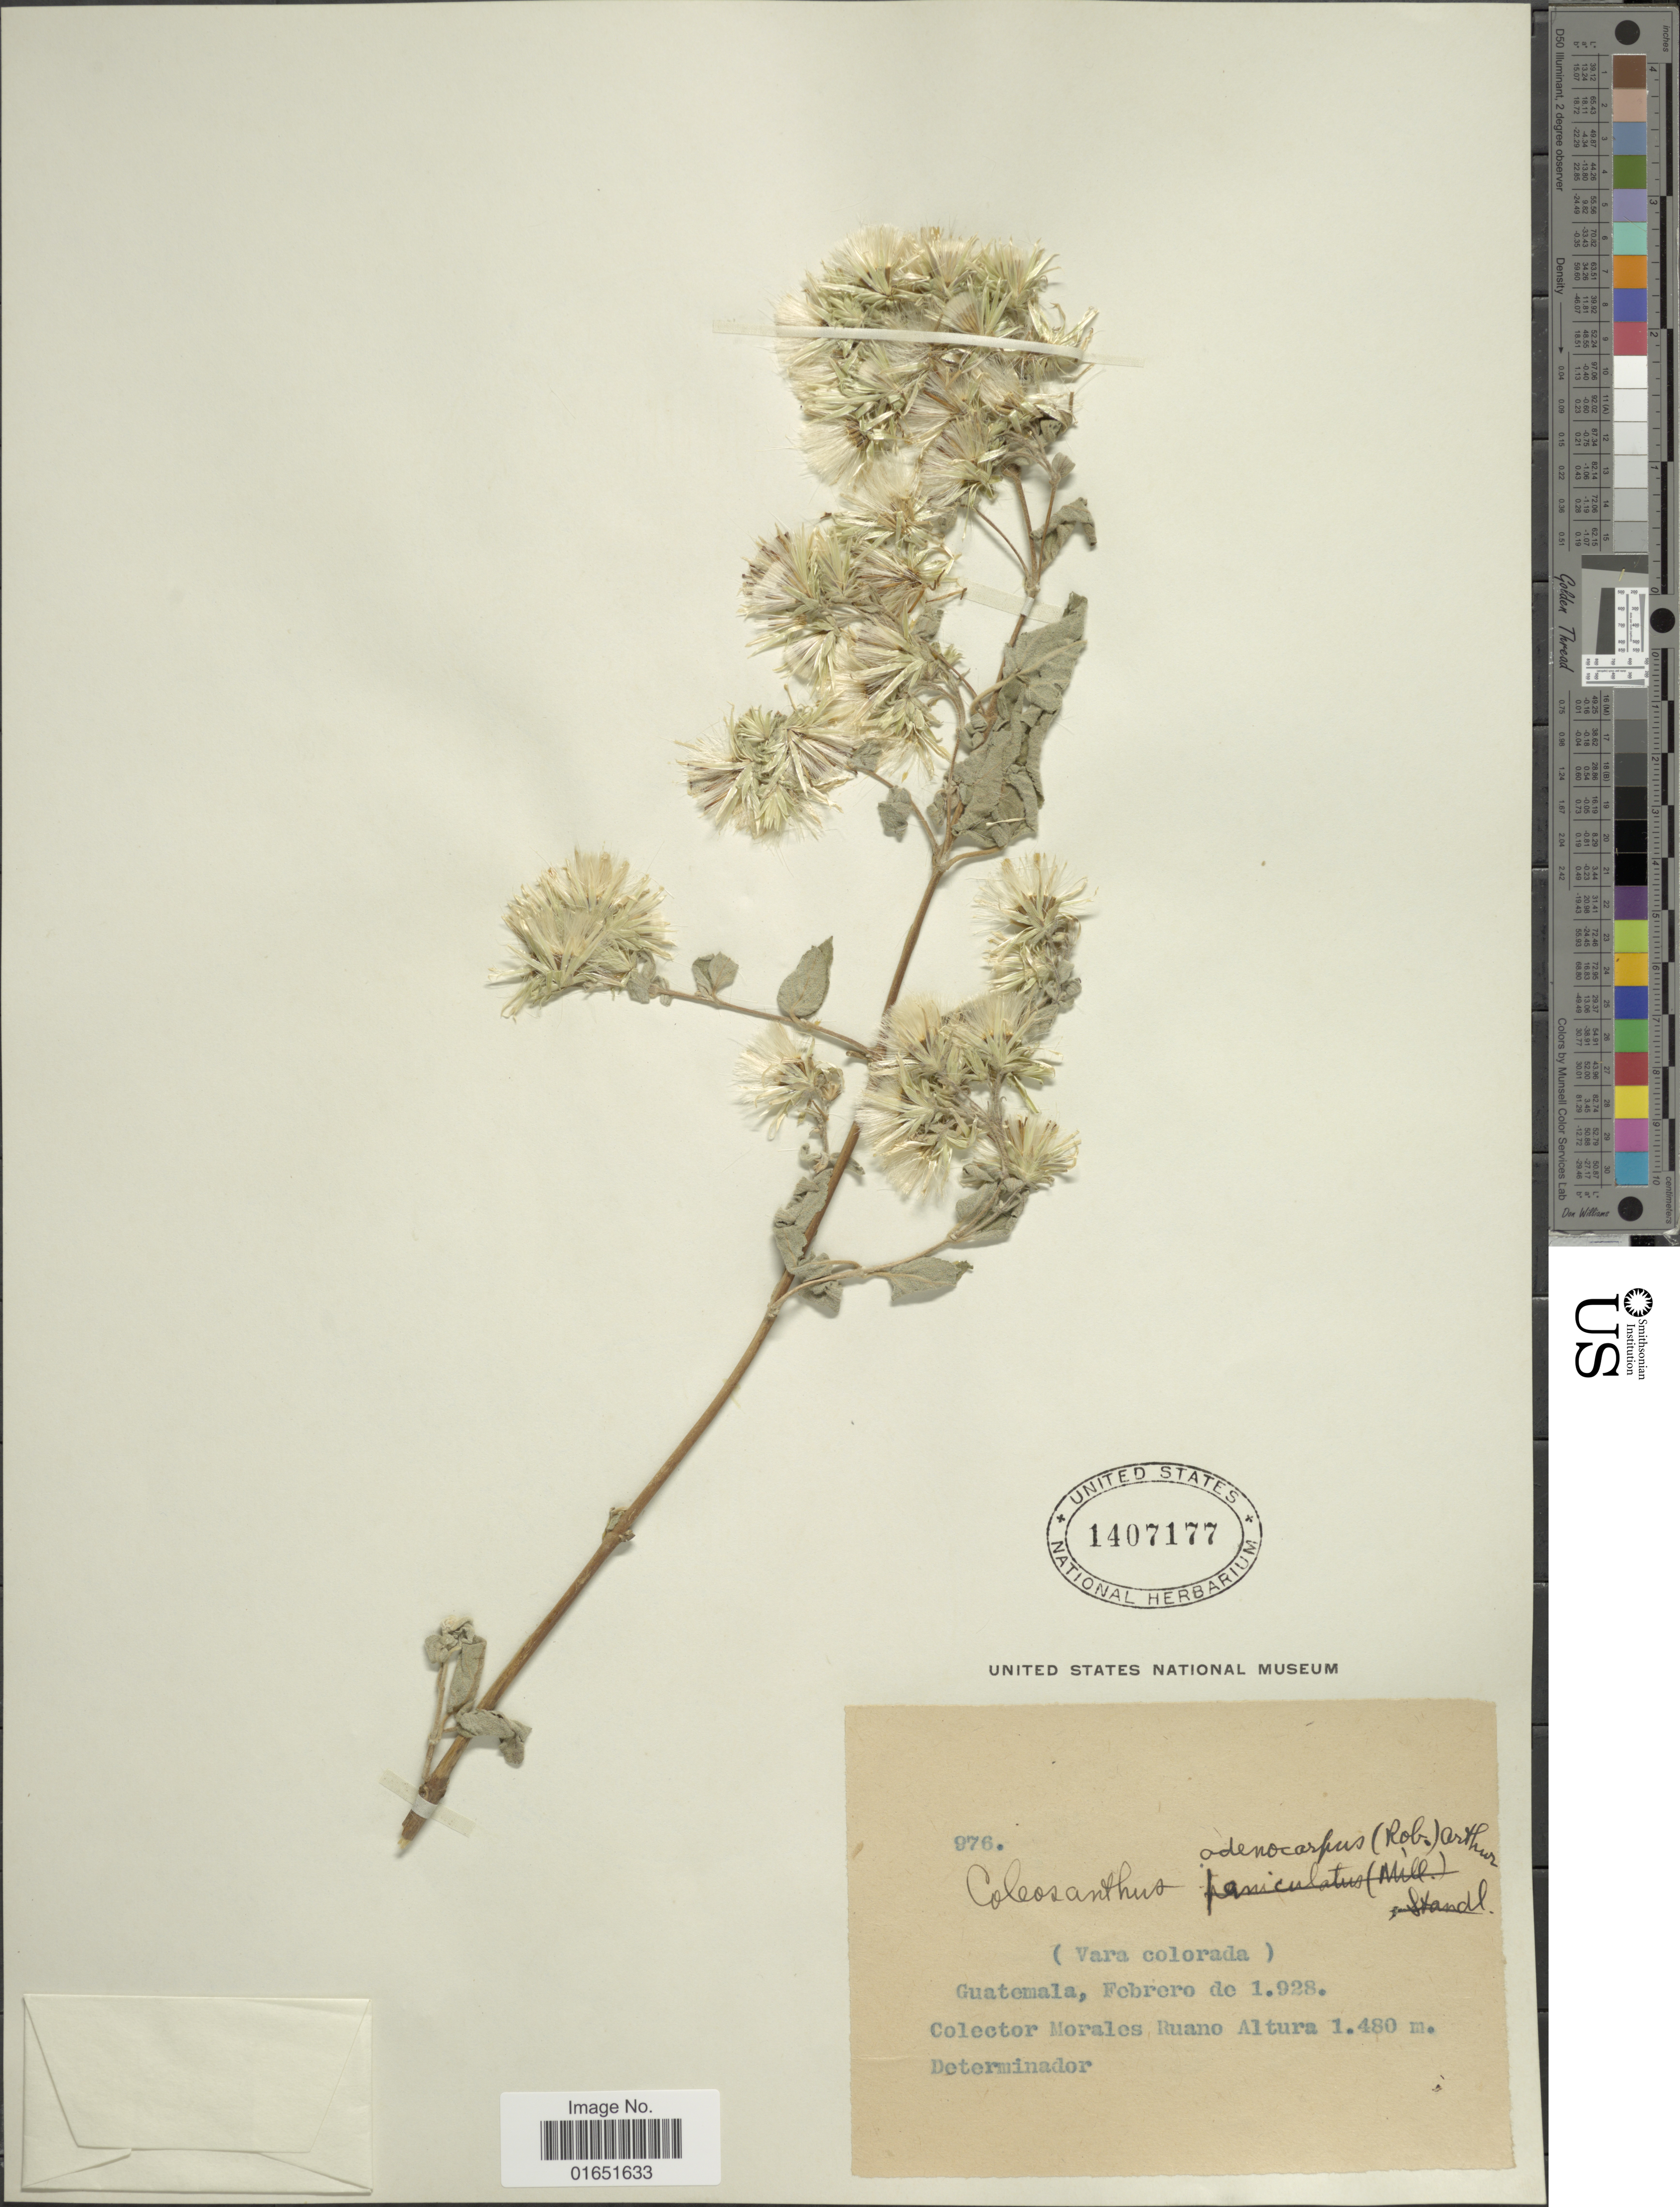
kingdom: Plantae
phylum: Tracheophyta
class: Magnoliopsida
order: Asterales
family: Asteraceae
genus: Brickellia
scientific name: Brickellia adenocarpa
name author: B.L. Rob.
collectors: M. Ruano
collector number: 976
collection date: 1928-02-01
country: Guatemala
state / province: Guatemala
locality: (vara colorada)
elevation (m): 1480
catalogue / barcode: US 1407177